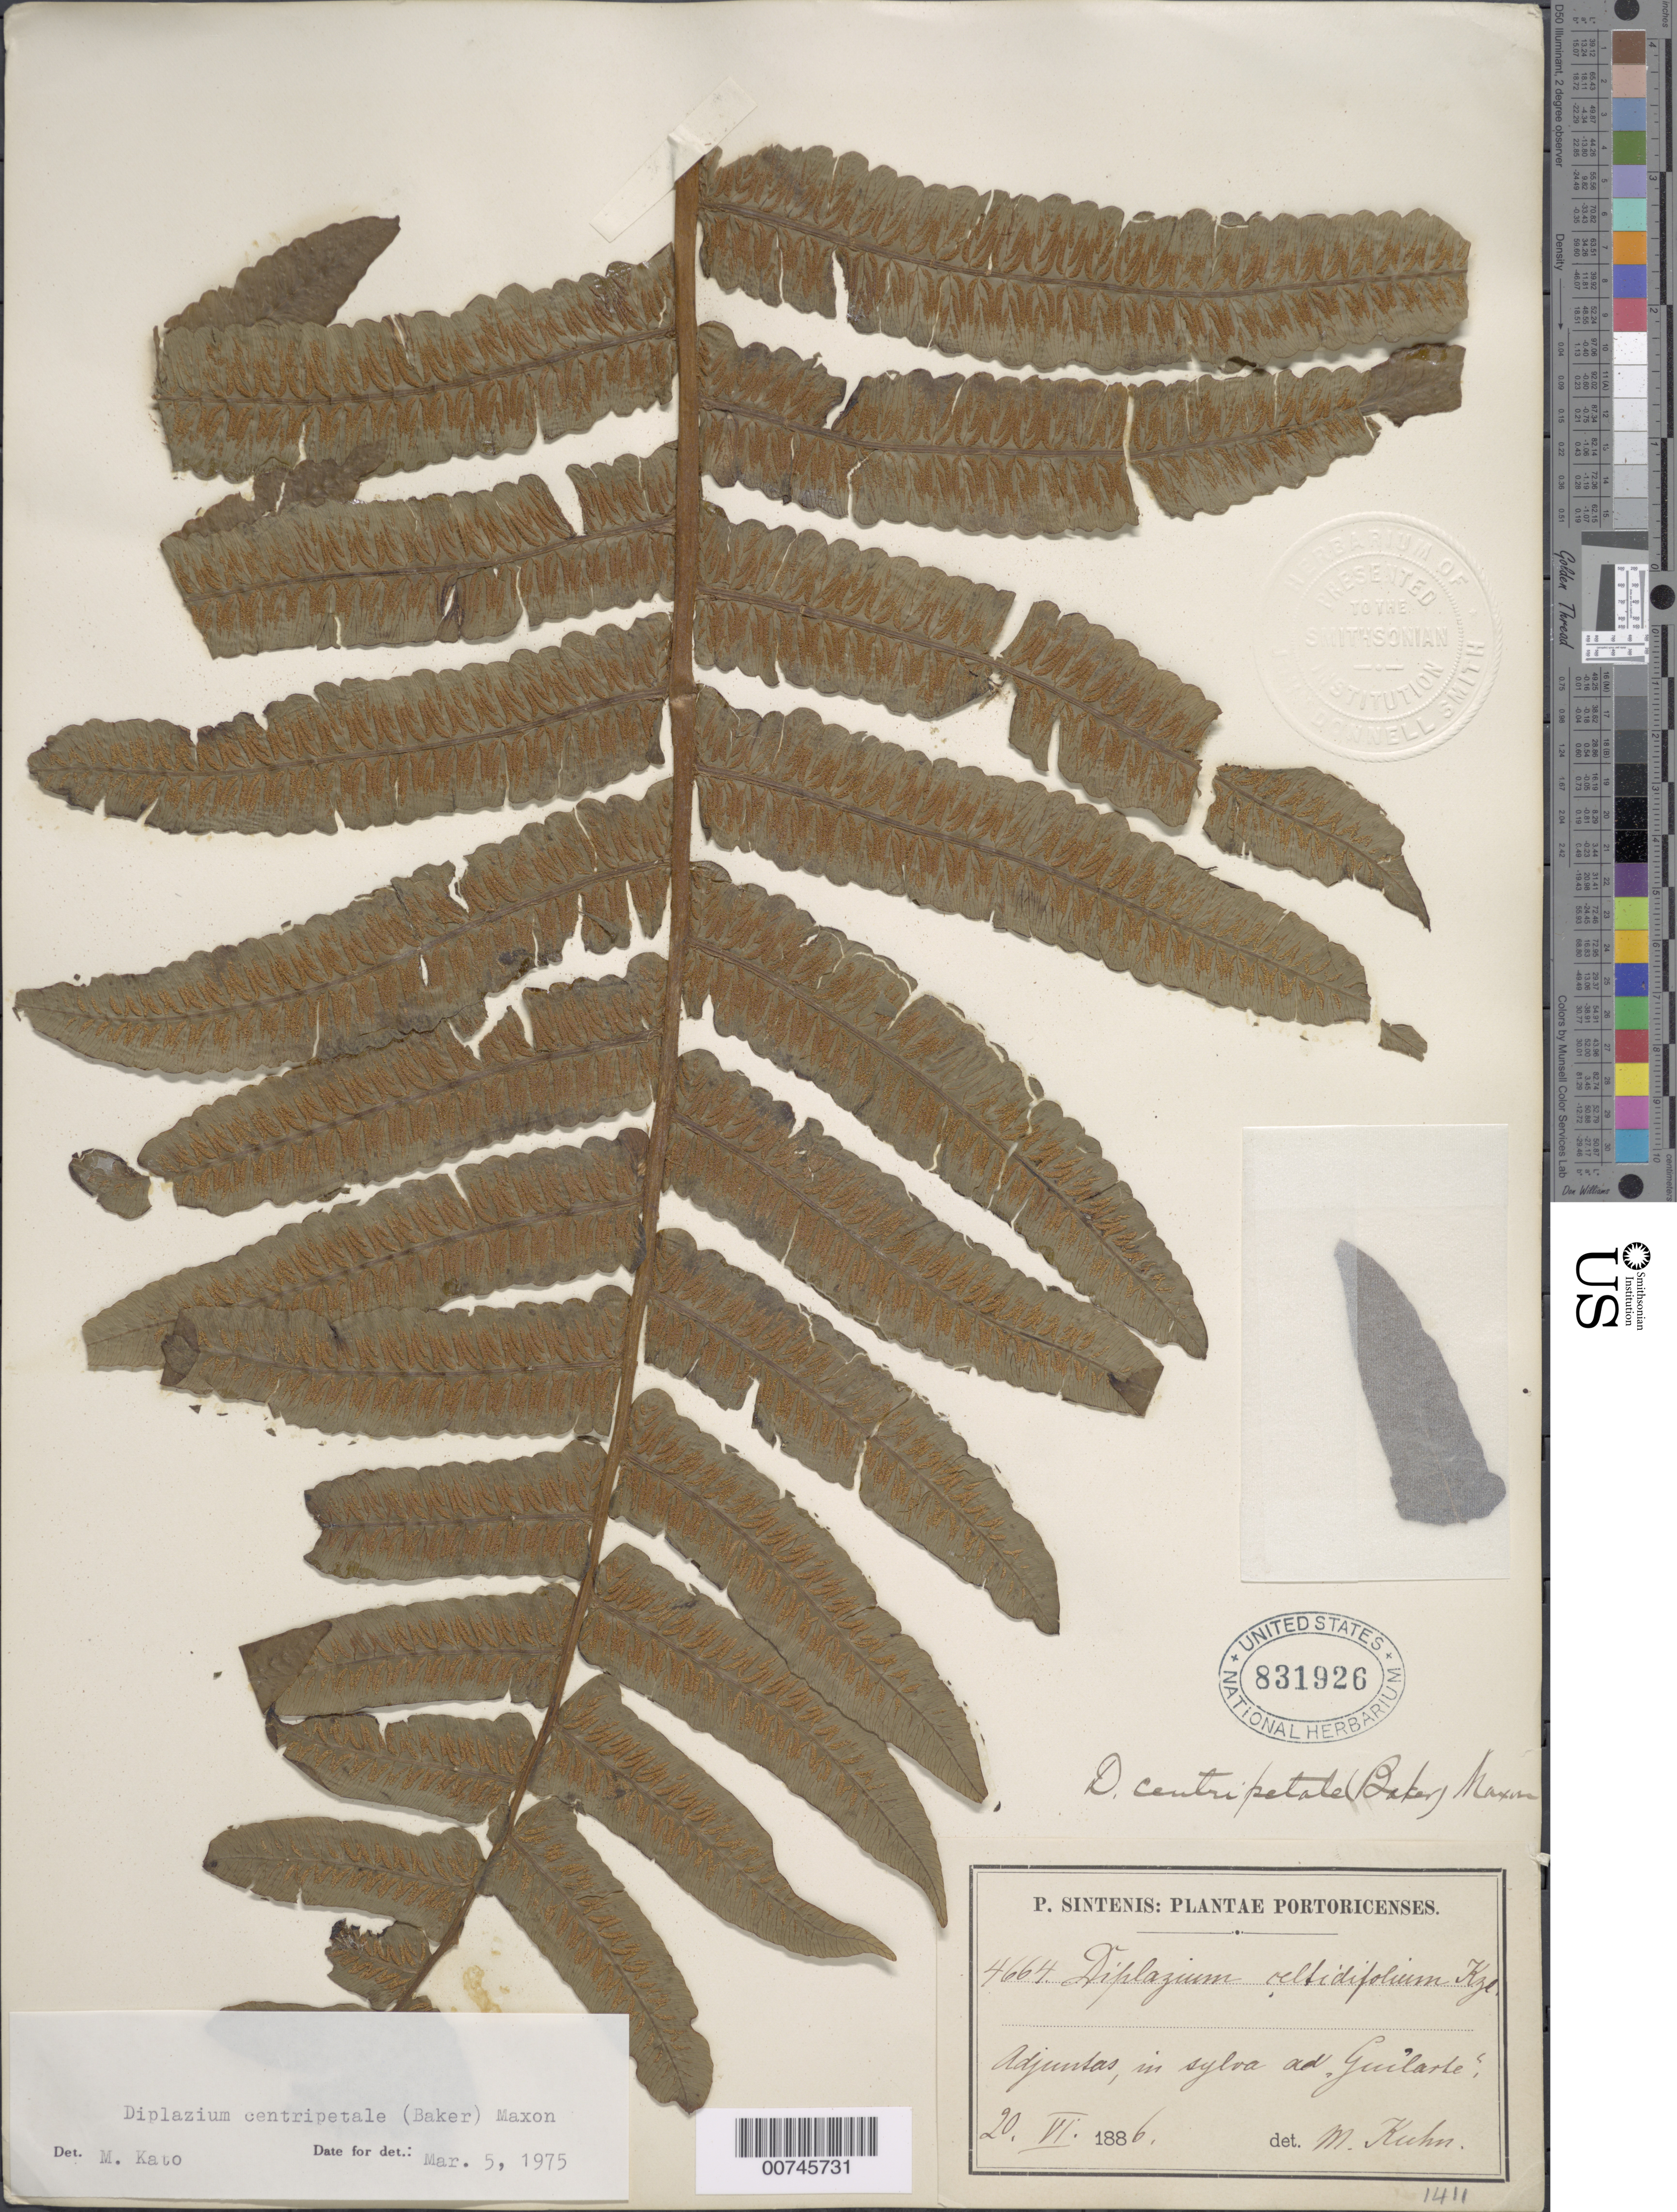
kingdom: Plantae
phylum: Tracheophyta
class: Polypodiopsida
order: Polypodiales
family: Athyriaceae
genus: Diplazium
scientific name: Diplazium centripetale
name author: (Baker) Maxon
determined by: Kato, M.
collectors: P. Sintenis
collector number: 4664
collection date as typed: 20 Jul 1886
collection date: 1886-07-20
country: Puerto Rico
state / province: Adjuntas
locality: Adjuntas, in sylva ad Guilarte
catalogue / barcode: US 831926